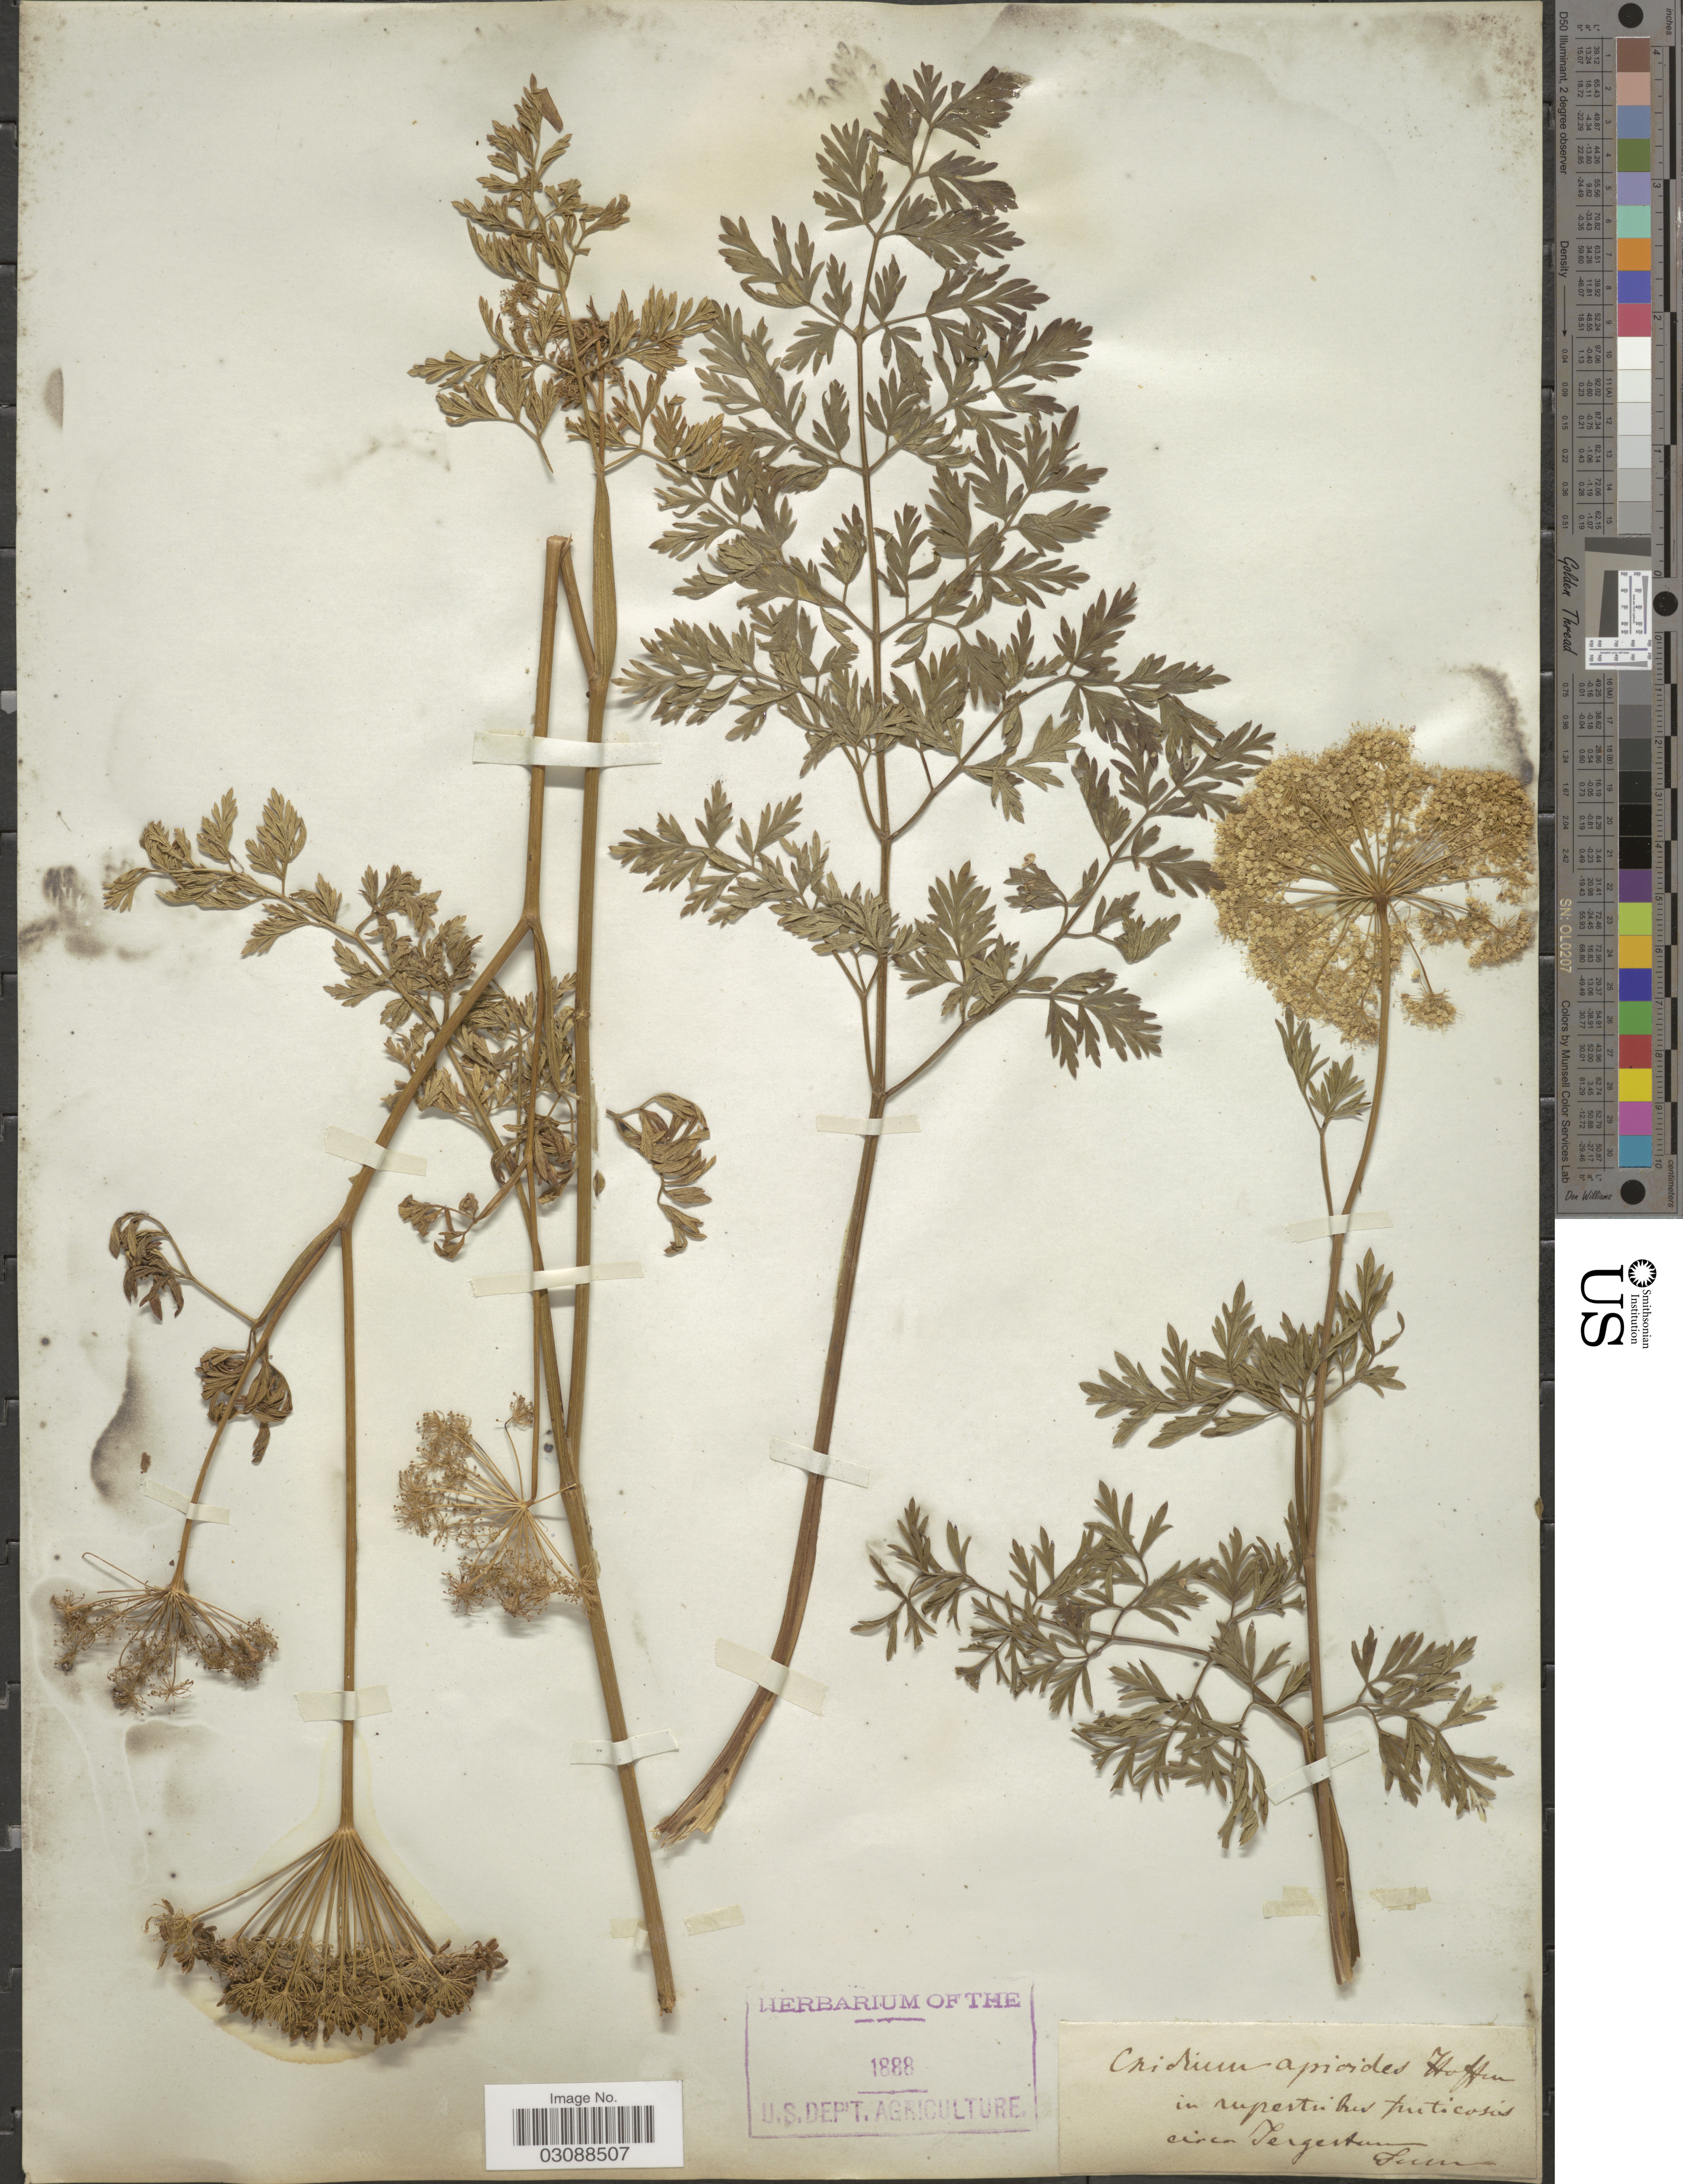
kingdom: Plantae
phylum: Tracheophyta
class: Magnoliopsida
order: Apiales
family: Apiaceae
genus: Cnidium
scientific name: Cnidium apioides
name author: (Lam.) Spreng.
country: Italy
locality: In rupestribus fruticosis circa Tergestum.